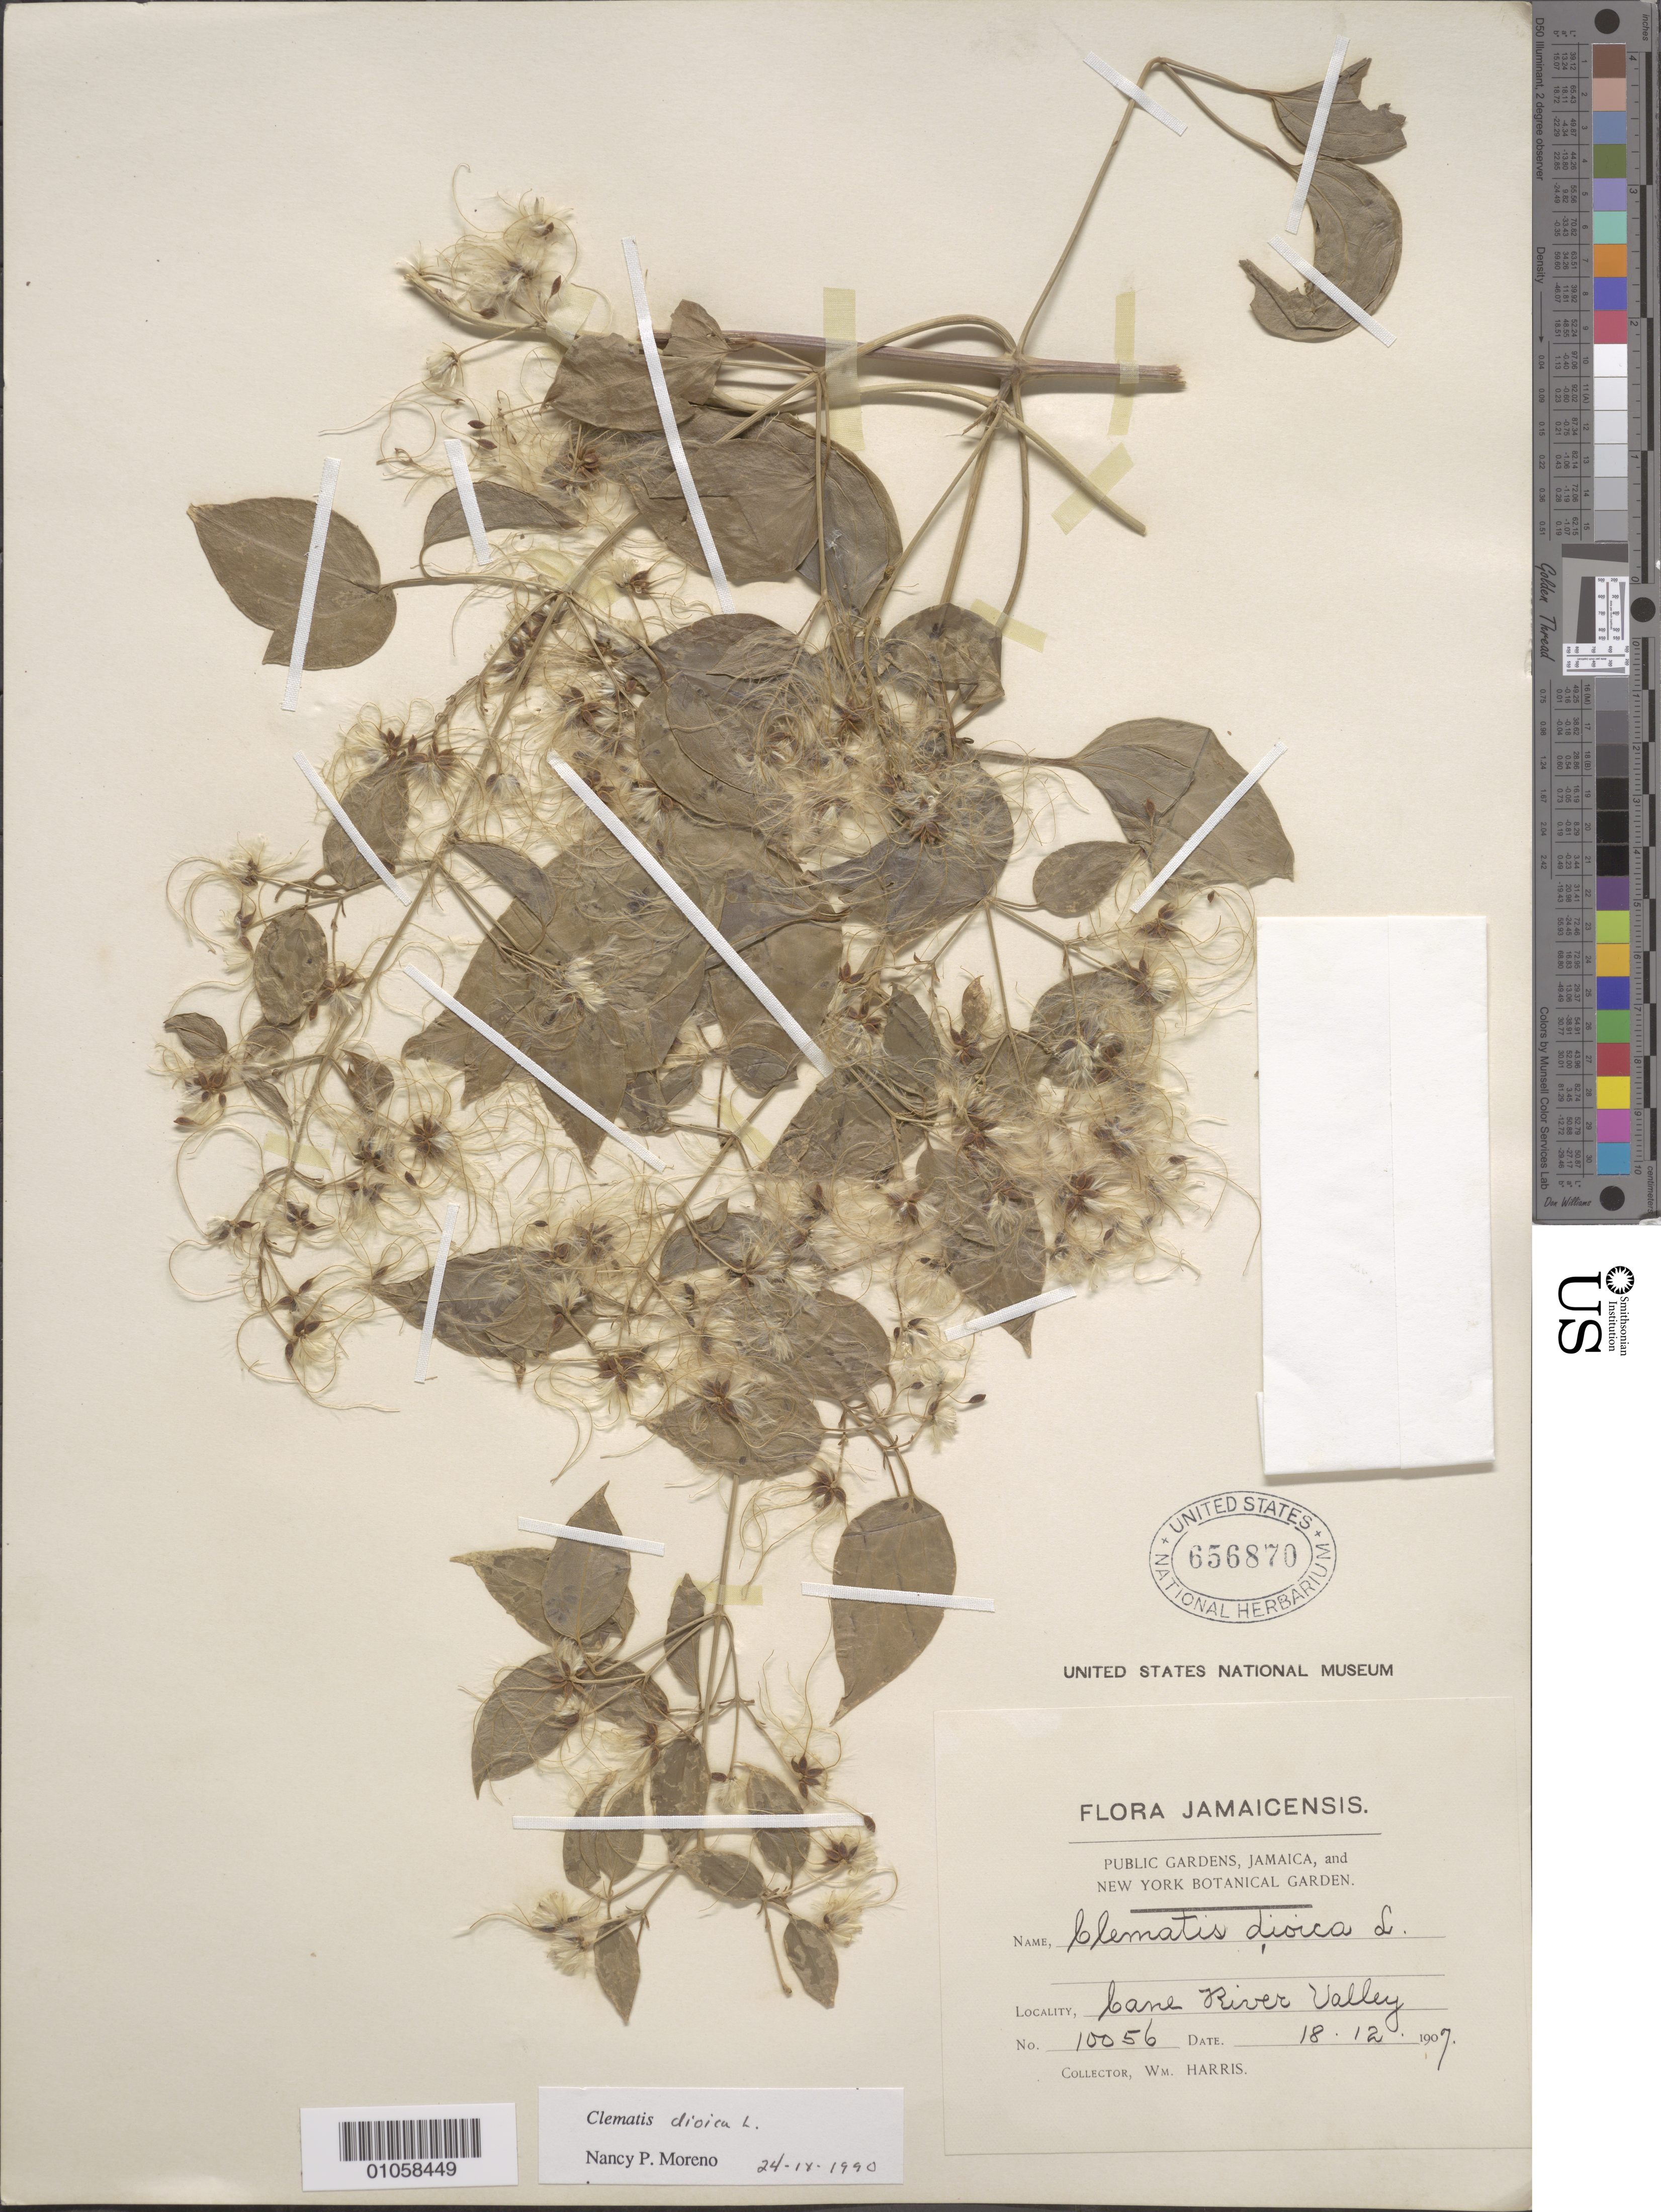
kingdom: Plantae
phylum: Tracheophyta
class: Magnoliopsida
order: Ranunculales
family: Ranunculaceae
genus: Clematis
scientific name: Clematis dioica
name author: L.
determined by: Moreno, N. P.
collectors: W. Harris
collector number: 10056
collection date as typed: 18 Dec 1907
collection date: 1907-12-18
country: Jamaica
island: Jamaica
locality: Cane River Valley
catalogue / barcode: US 656870